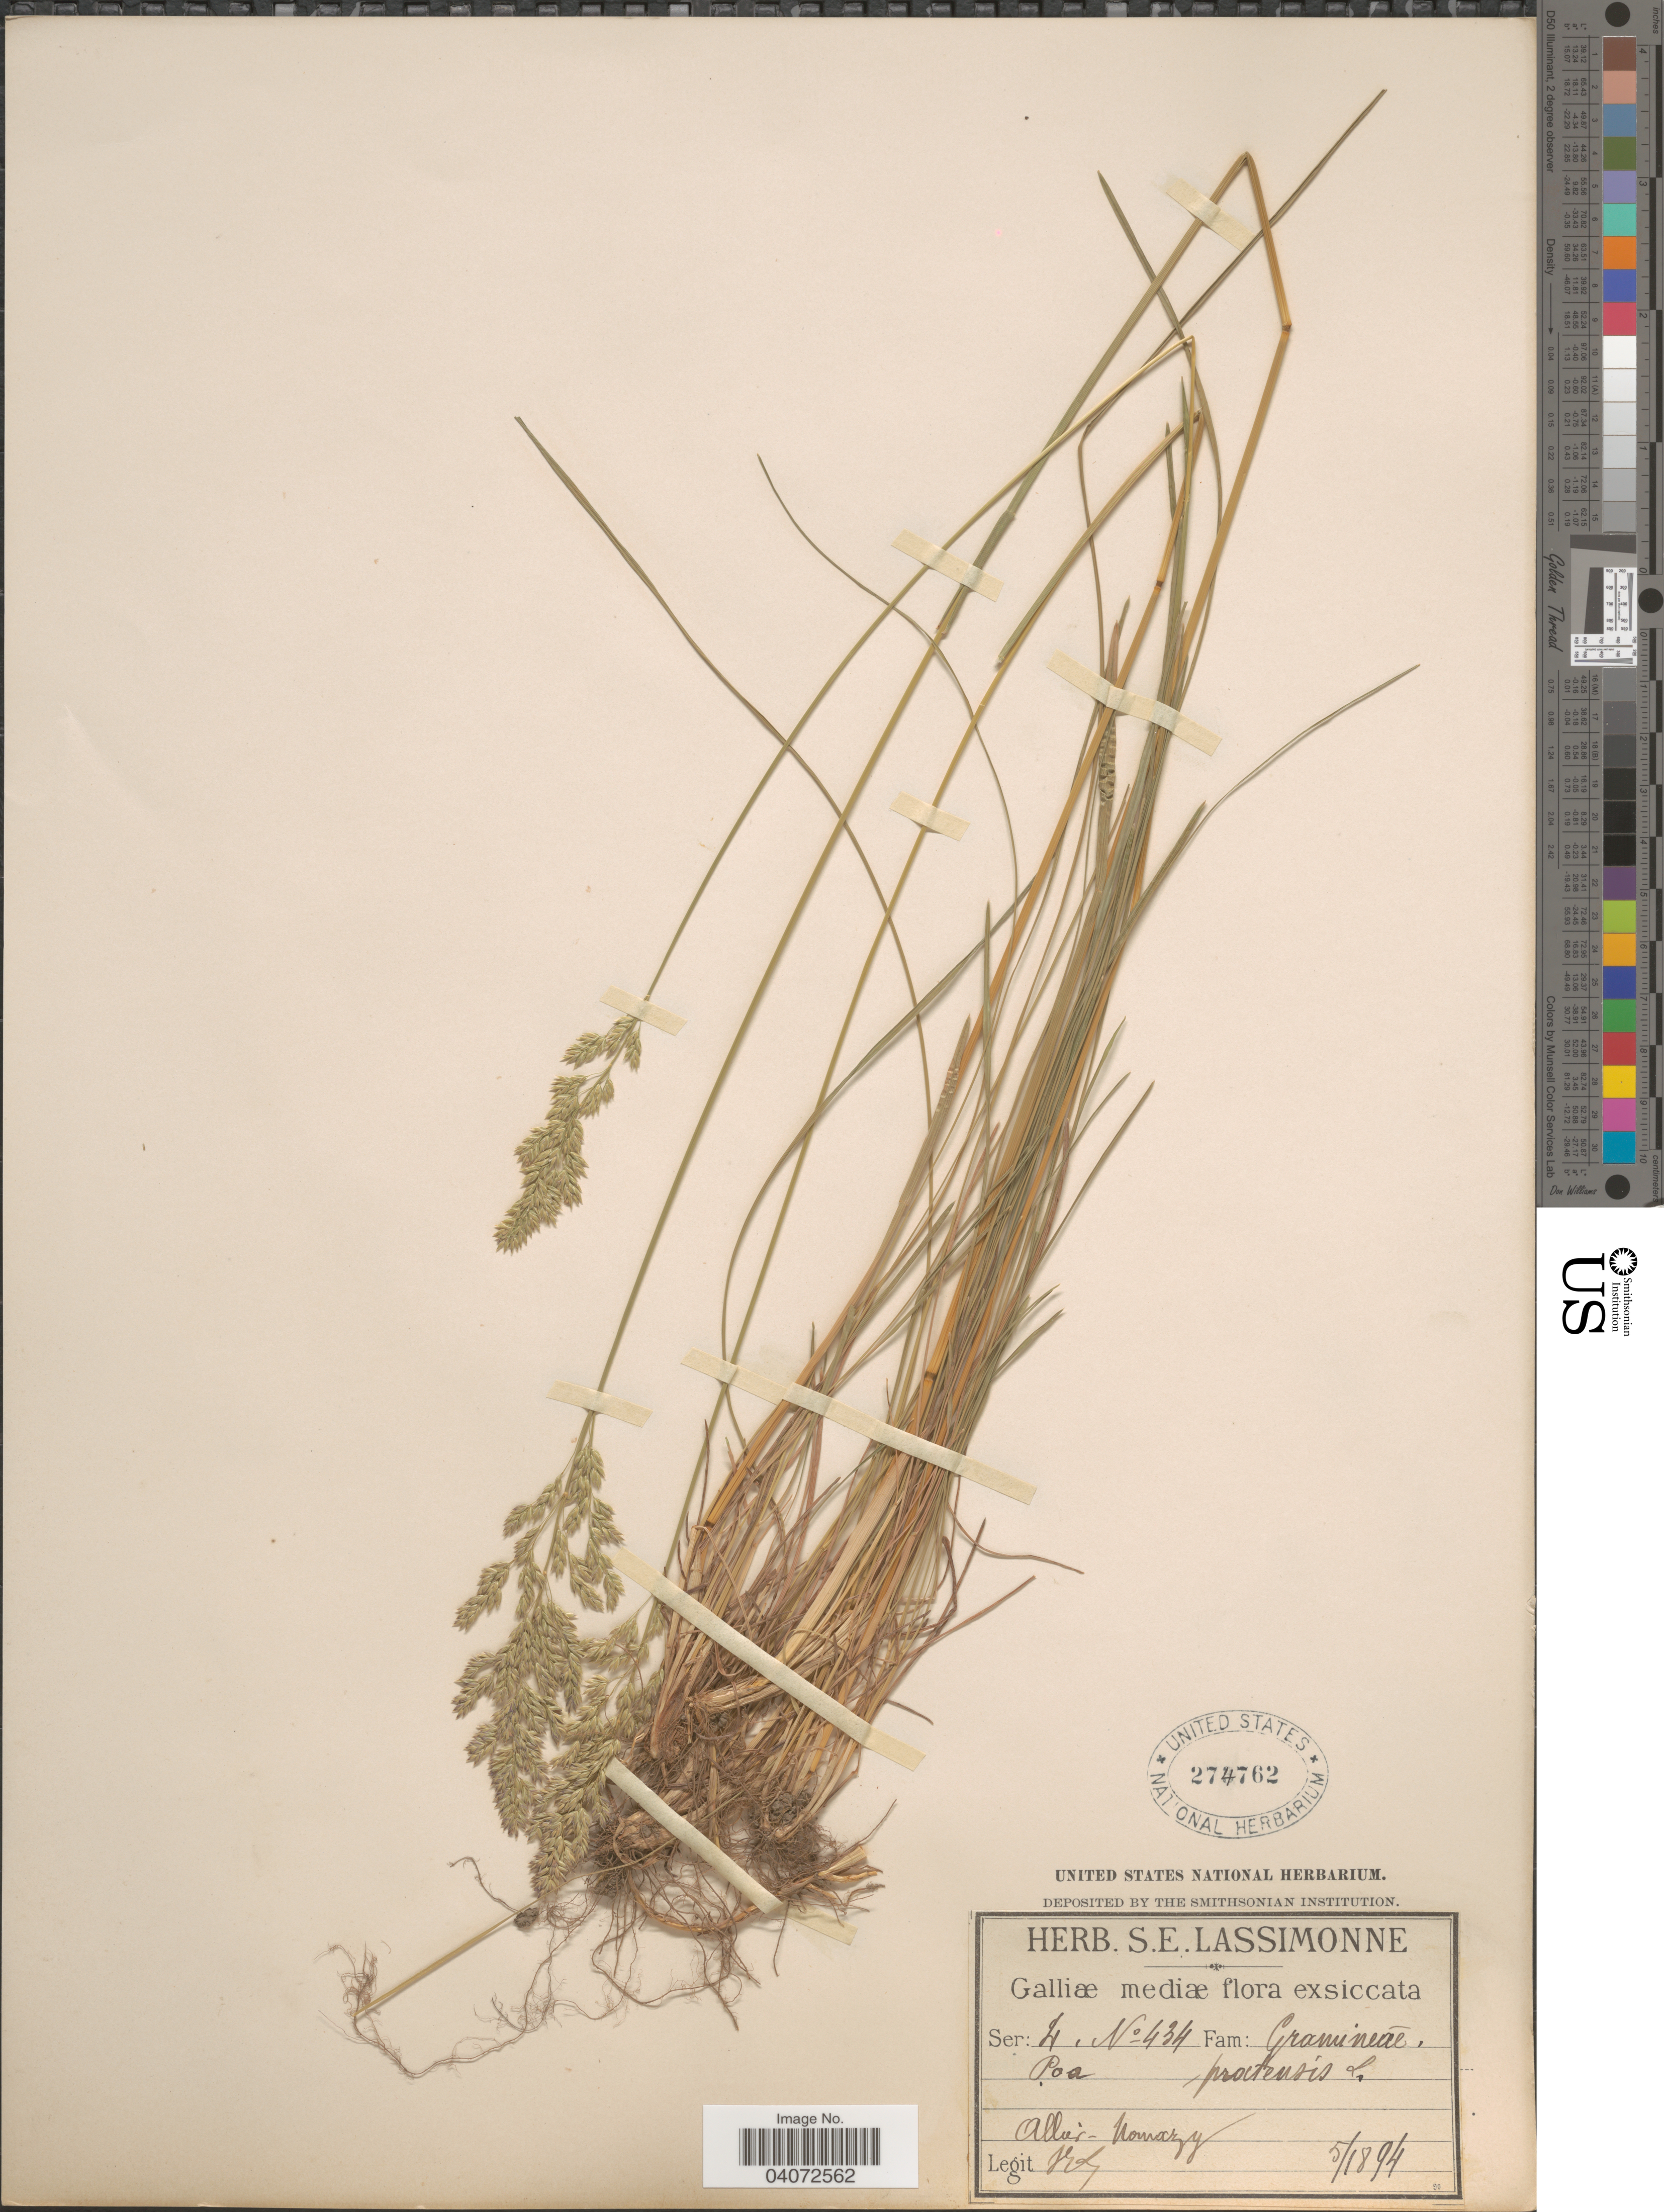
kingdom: Plantae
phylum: Tracheophyta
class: Liliopsida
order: Poales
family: Poaceae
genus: Poa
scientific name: Poa pratensis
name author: L.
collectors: S. Lassimonne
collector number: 434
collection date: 1894-05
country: France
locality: Galliæ mediæ. Allier-Nomazy.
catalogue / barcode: US 274762